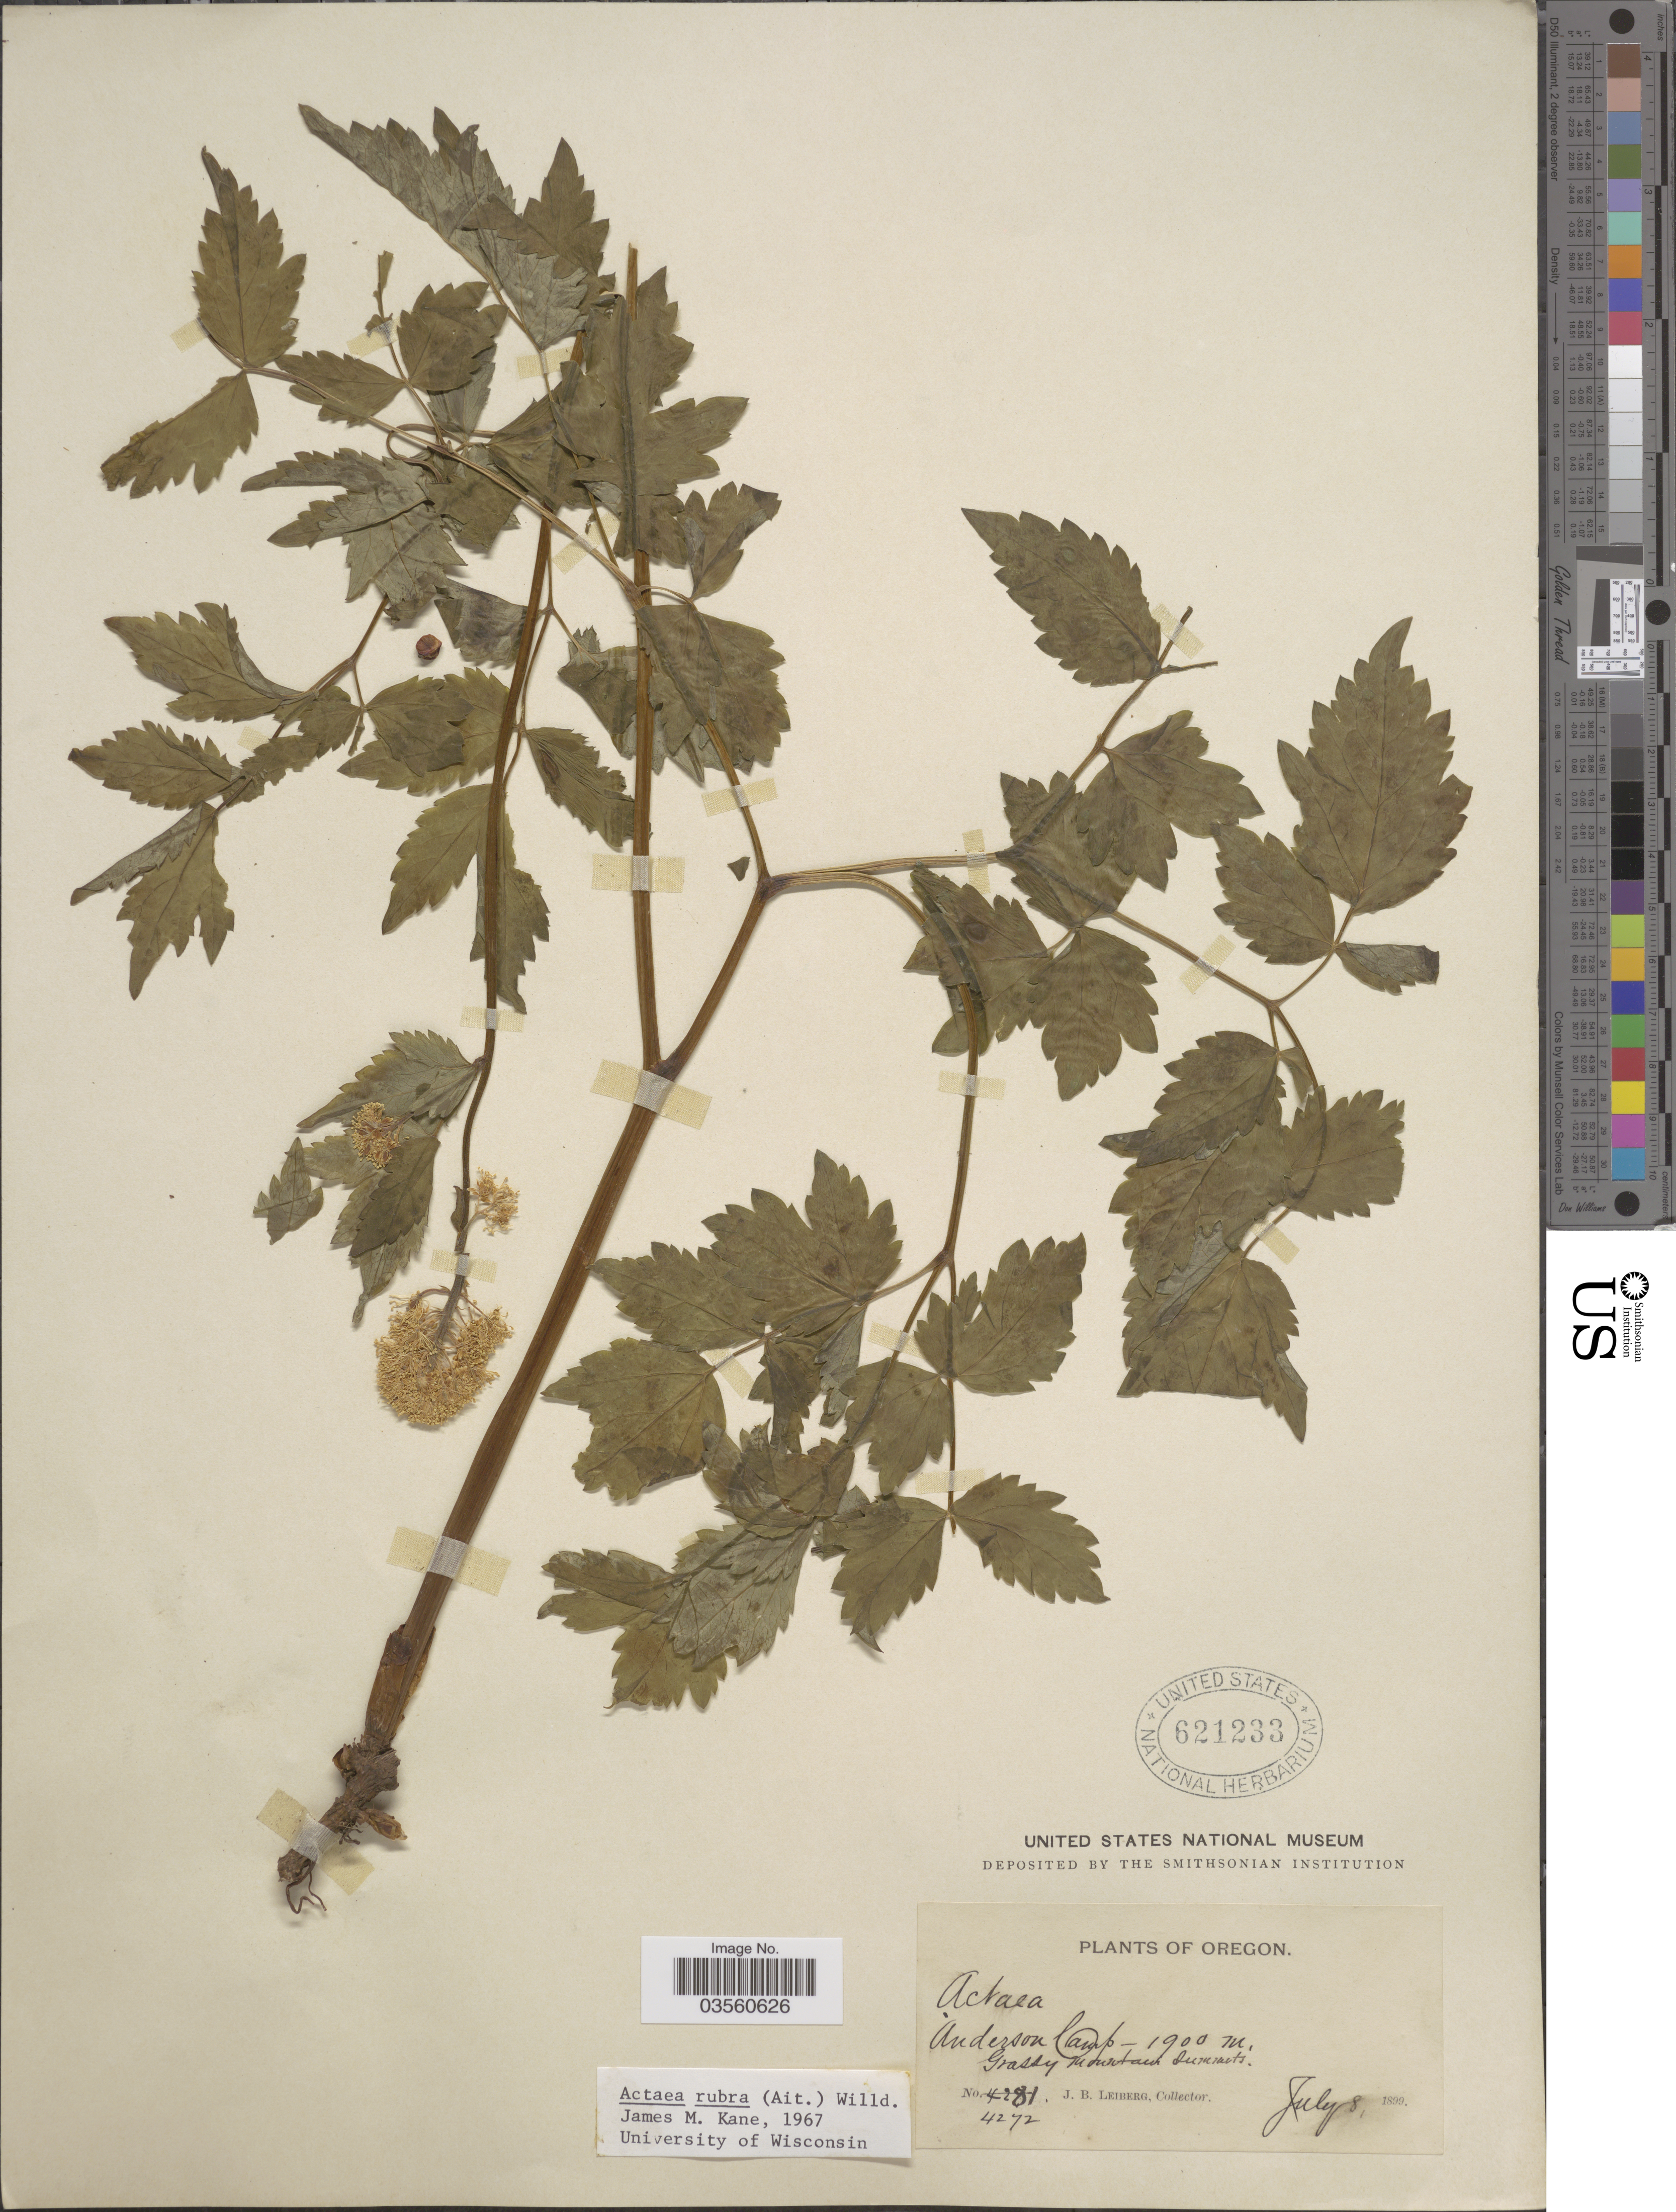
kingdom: Plantae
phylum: Tracheophyta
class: Magnoliopsida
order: Ranunculales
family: Ranunculaceae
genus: Actaea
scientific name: Actaea rubra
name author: (Aiton) Willd.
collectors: J. B. Leiberg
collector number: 4272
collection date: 1899-07-08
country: United States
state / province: Oregon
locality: Anderson Camp.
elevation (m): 1900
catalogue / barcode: US 621233